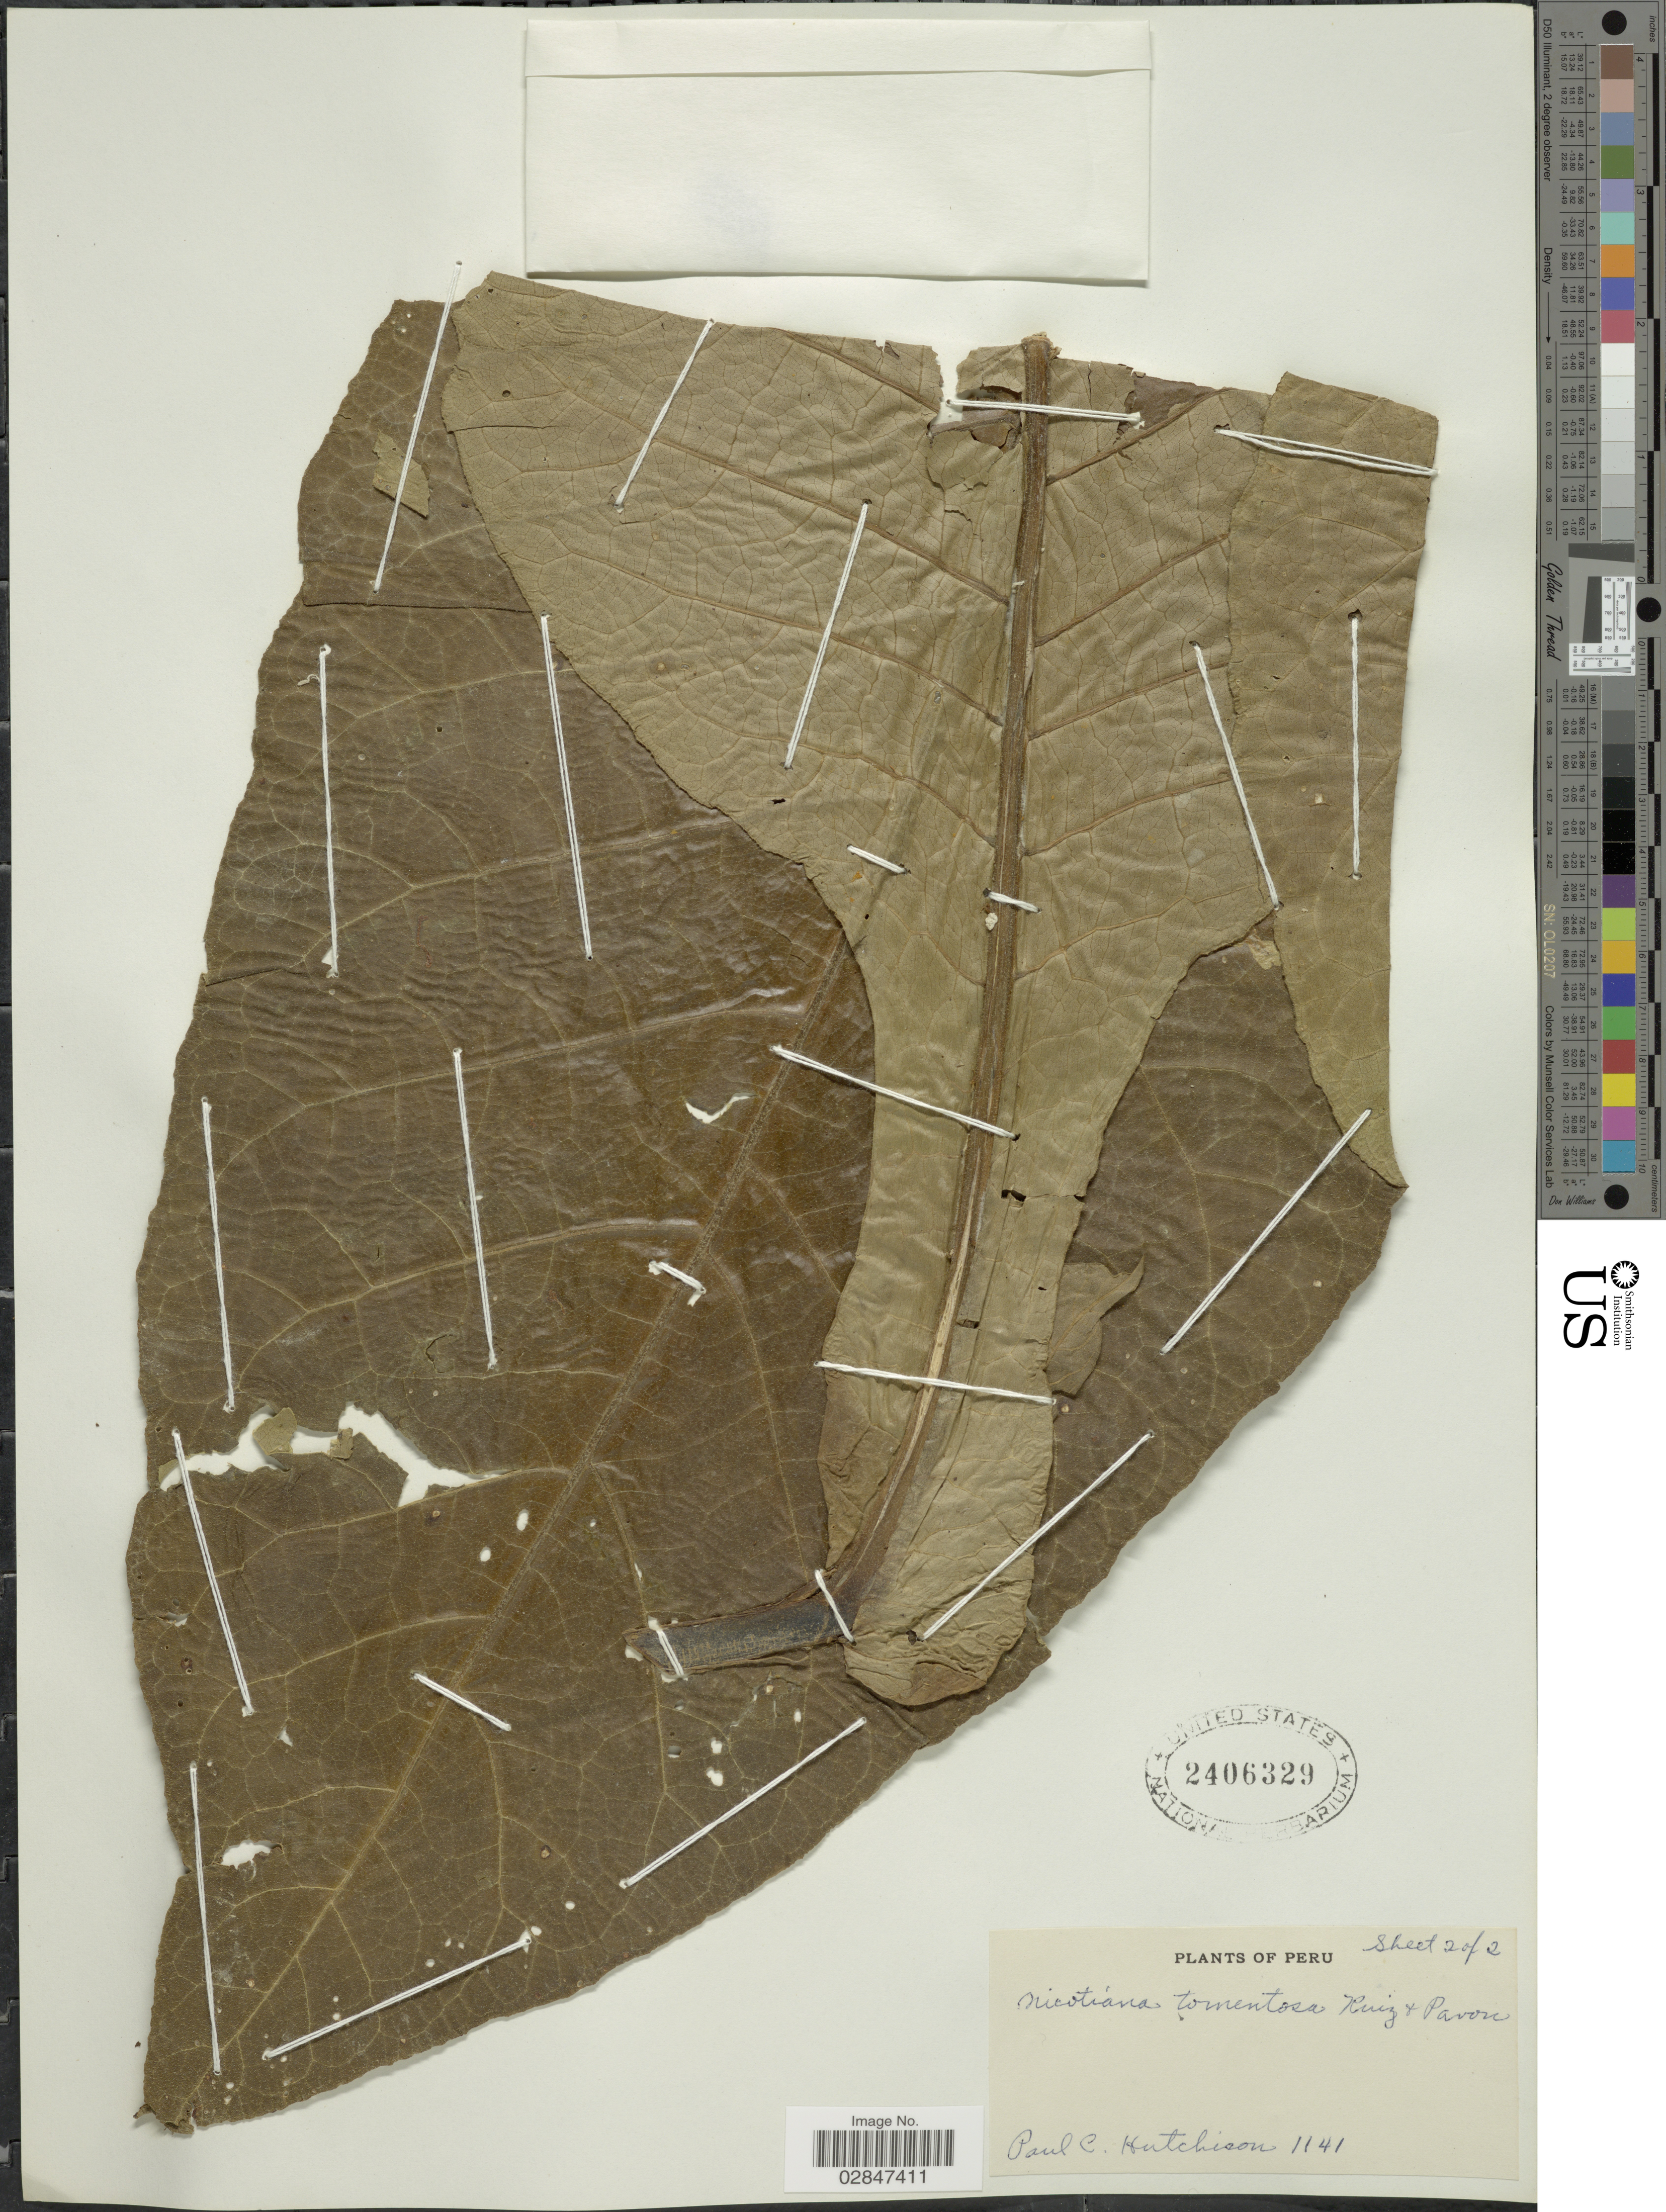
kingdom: Plantae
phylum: Tracheophyta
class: Magnoliopsida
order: Solanales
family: Solanaceae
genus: Nicotiana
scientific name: Nicotiana tomentosa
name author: Ruiz & Pav.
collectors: P. C. Hutchison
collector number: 1141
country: Peru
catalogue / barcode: US 2406329